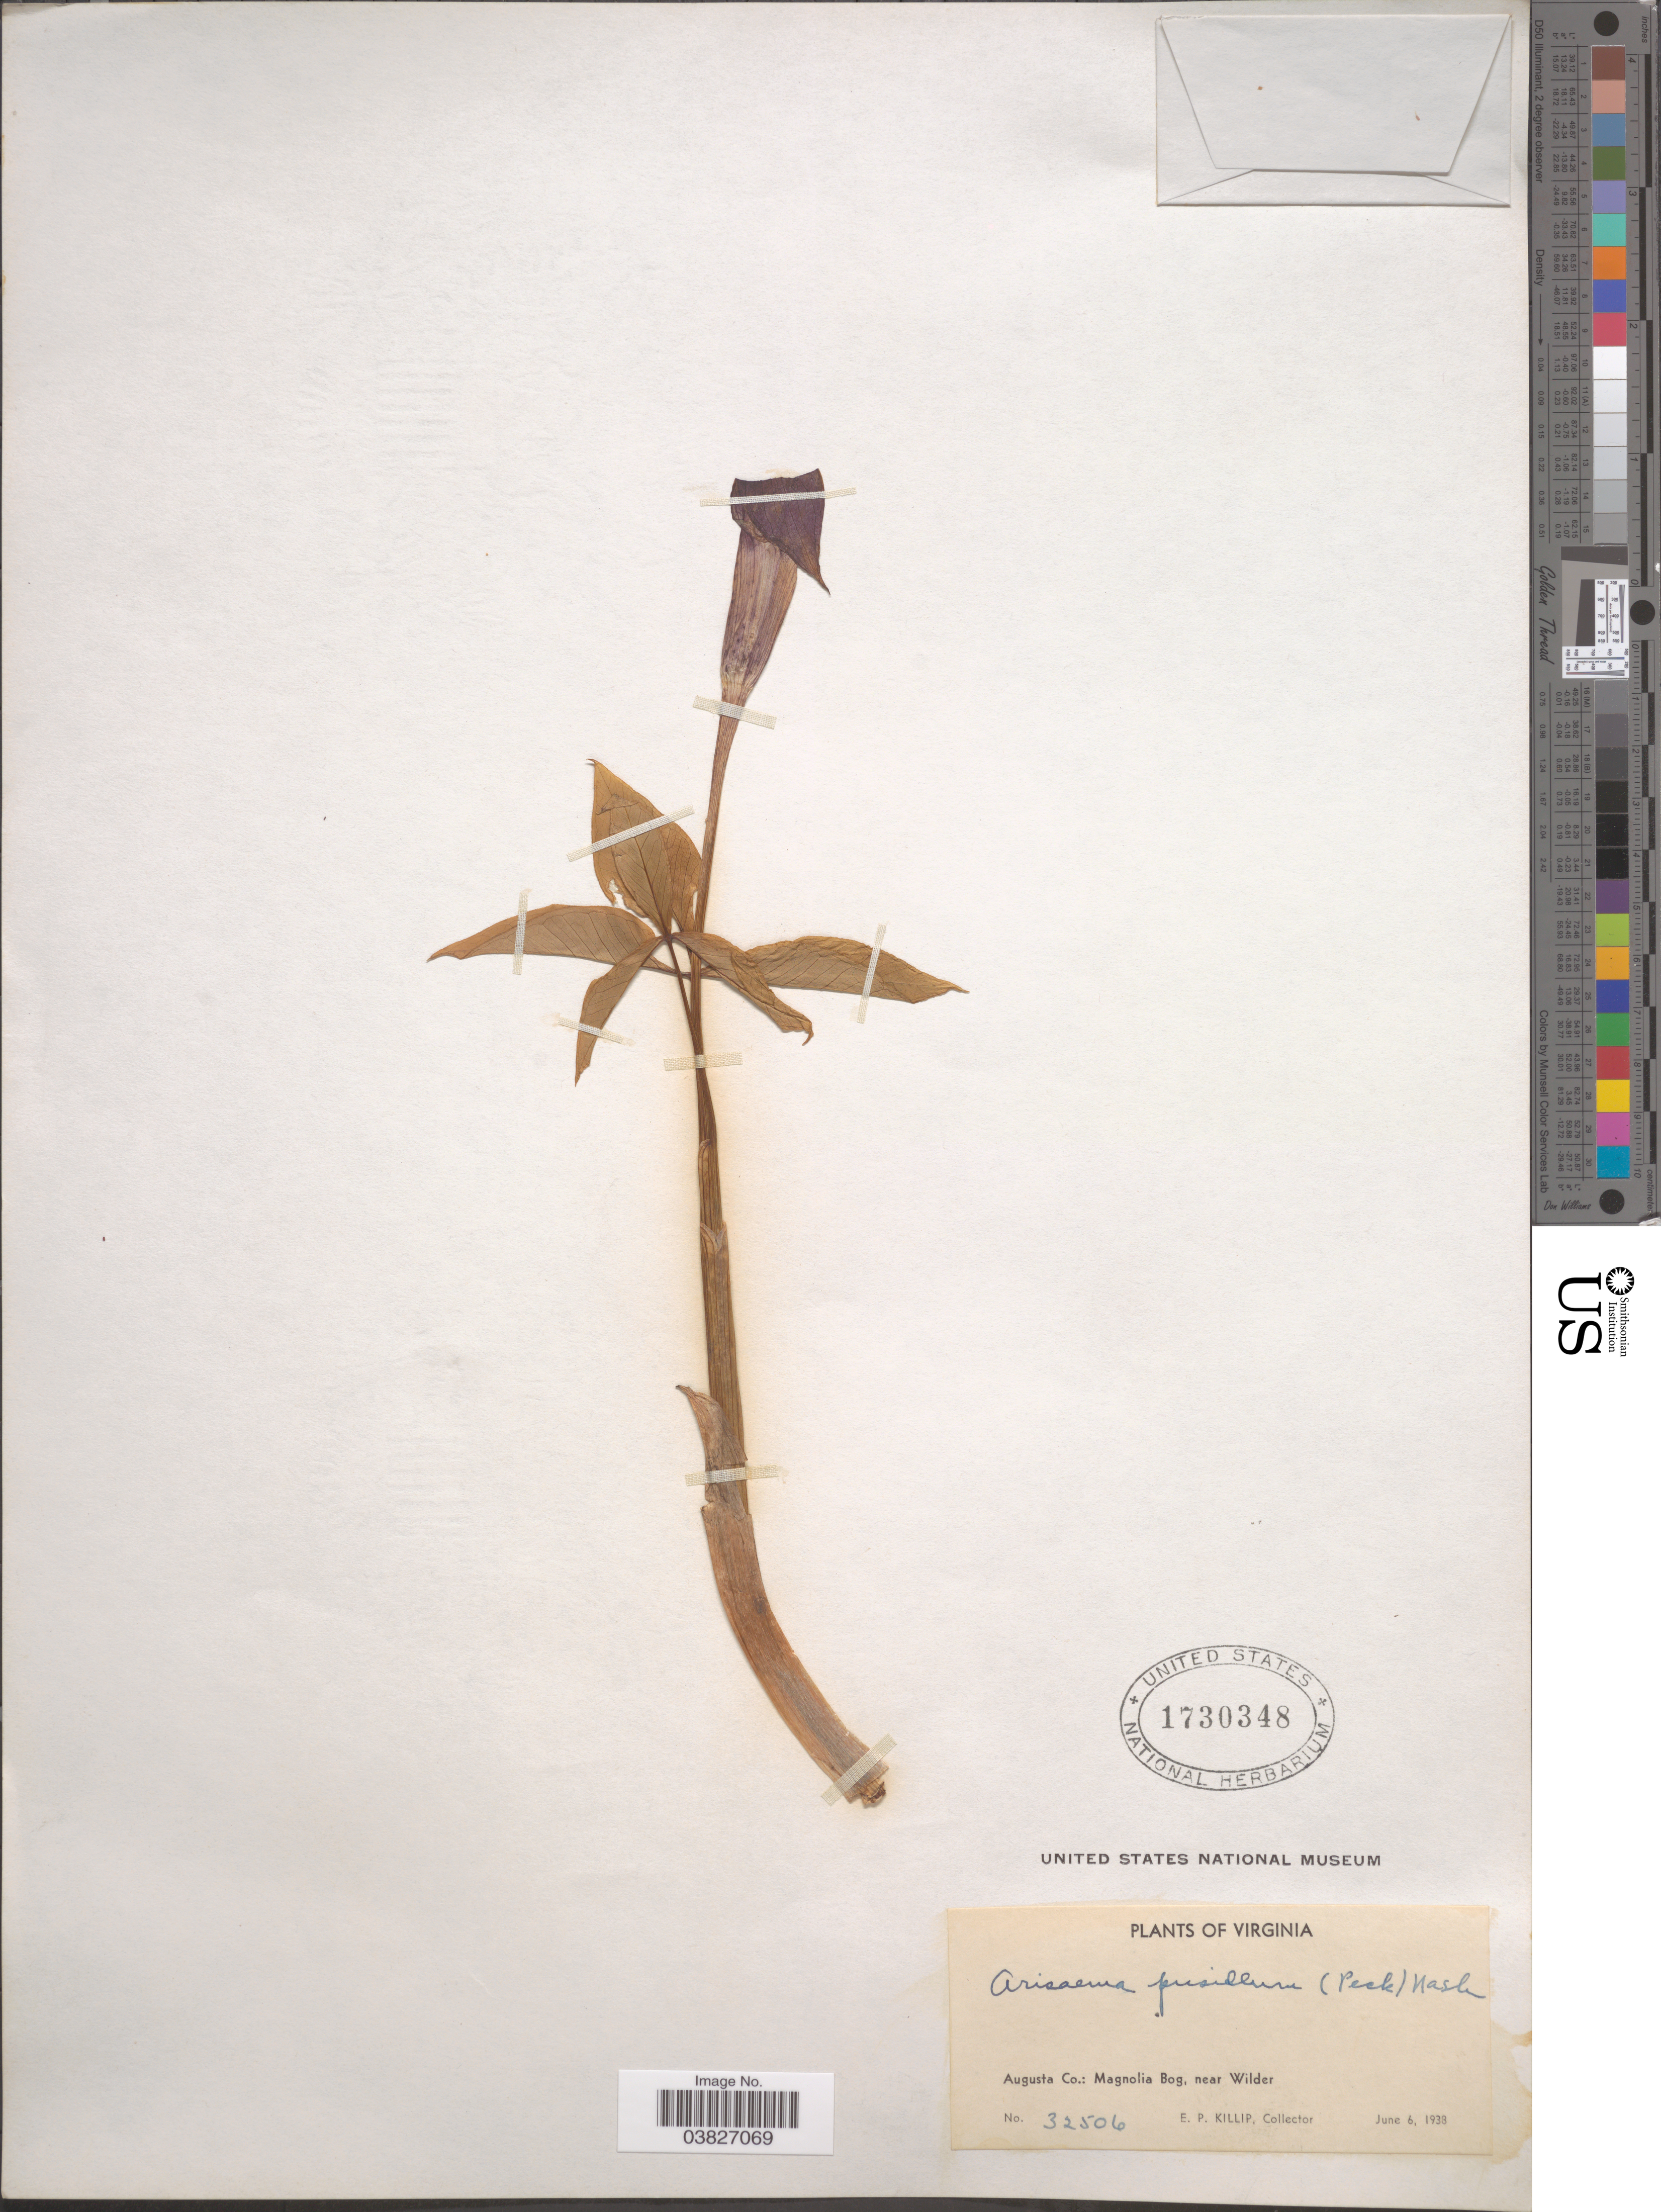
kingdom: Plantae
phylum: Tracheophyta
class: Liliopsida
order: Alismatales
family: Araceae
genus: Arisaema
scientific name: Arisaema pusillum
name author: Nash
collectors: E. P. Killip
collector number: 32506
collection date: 1938-06-06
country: United States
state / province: Virginia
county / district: Augusta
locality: Augusta Co.: Magnolia Bog, near Wilder.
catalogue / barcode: US 1730348